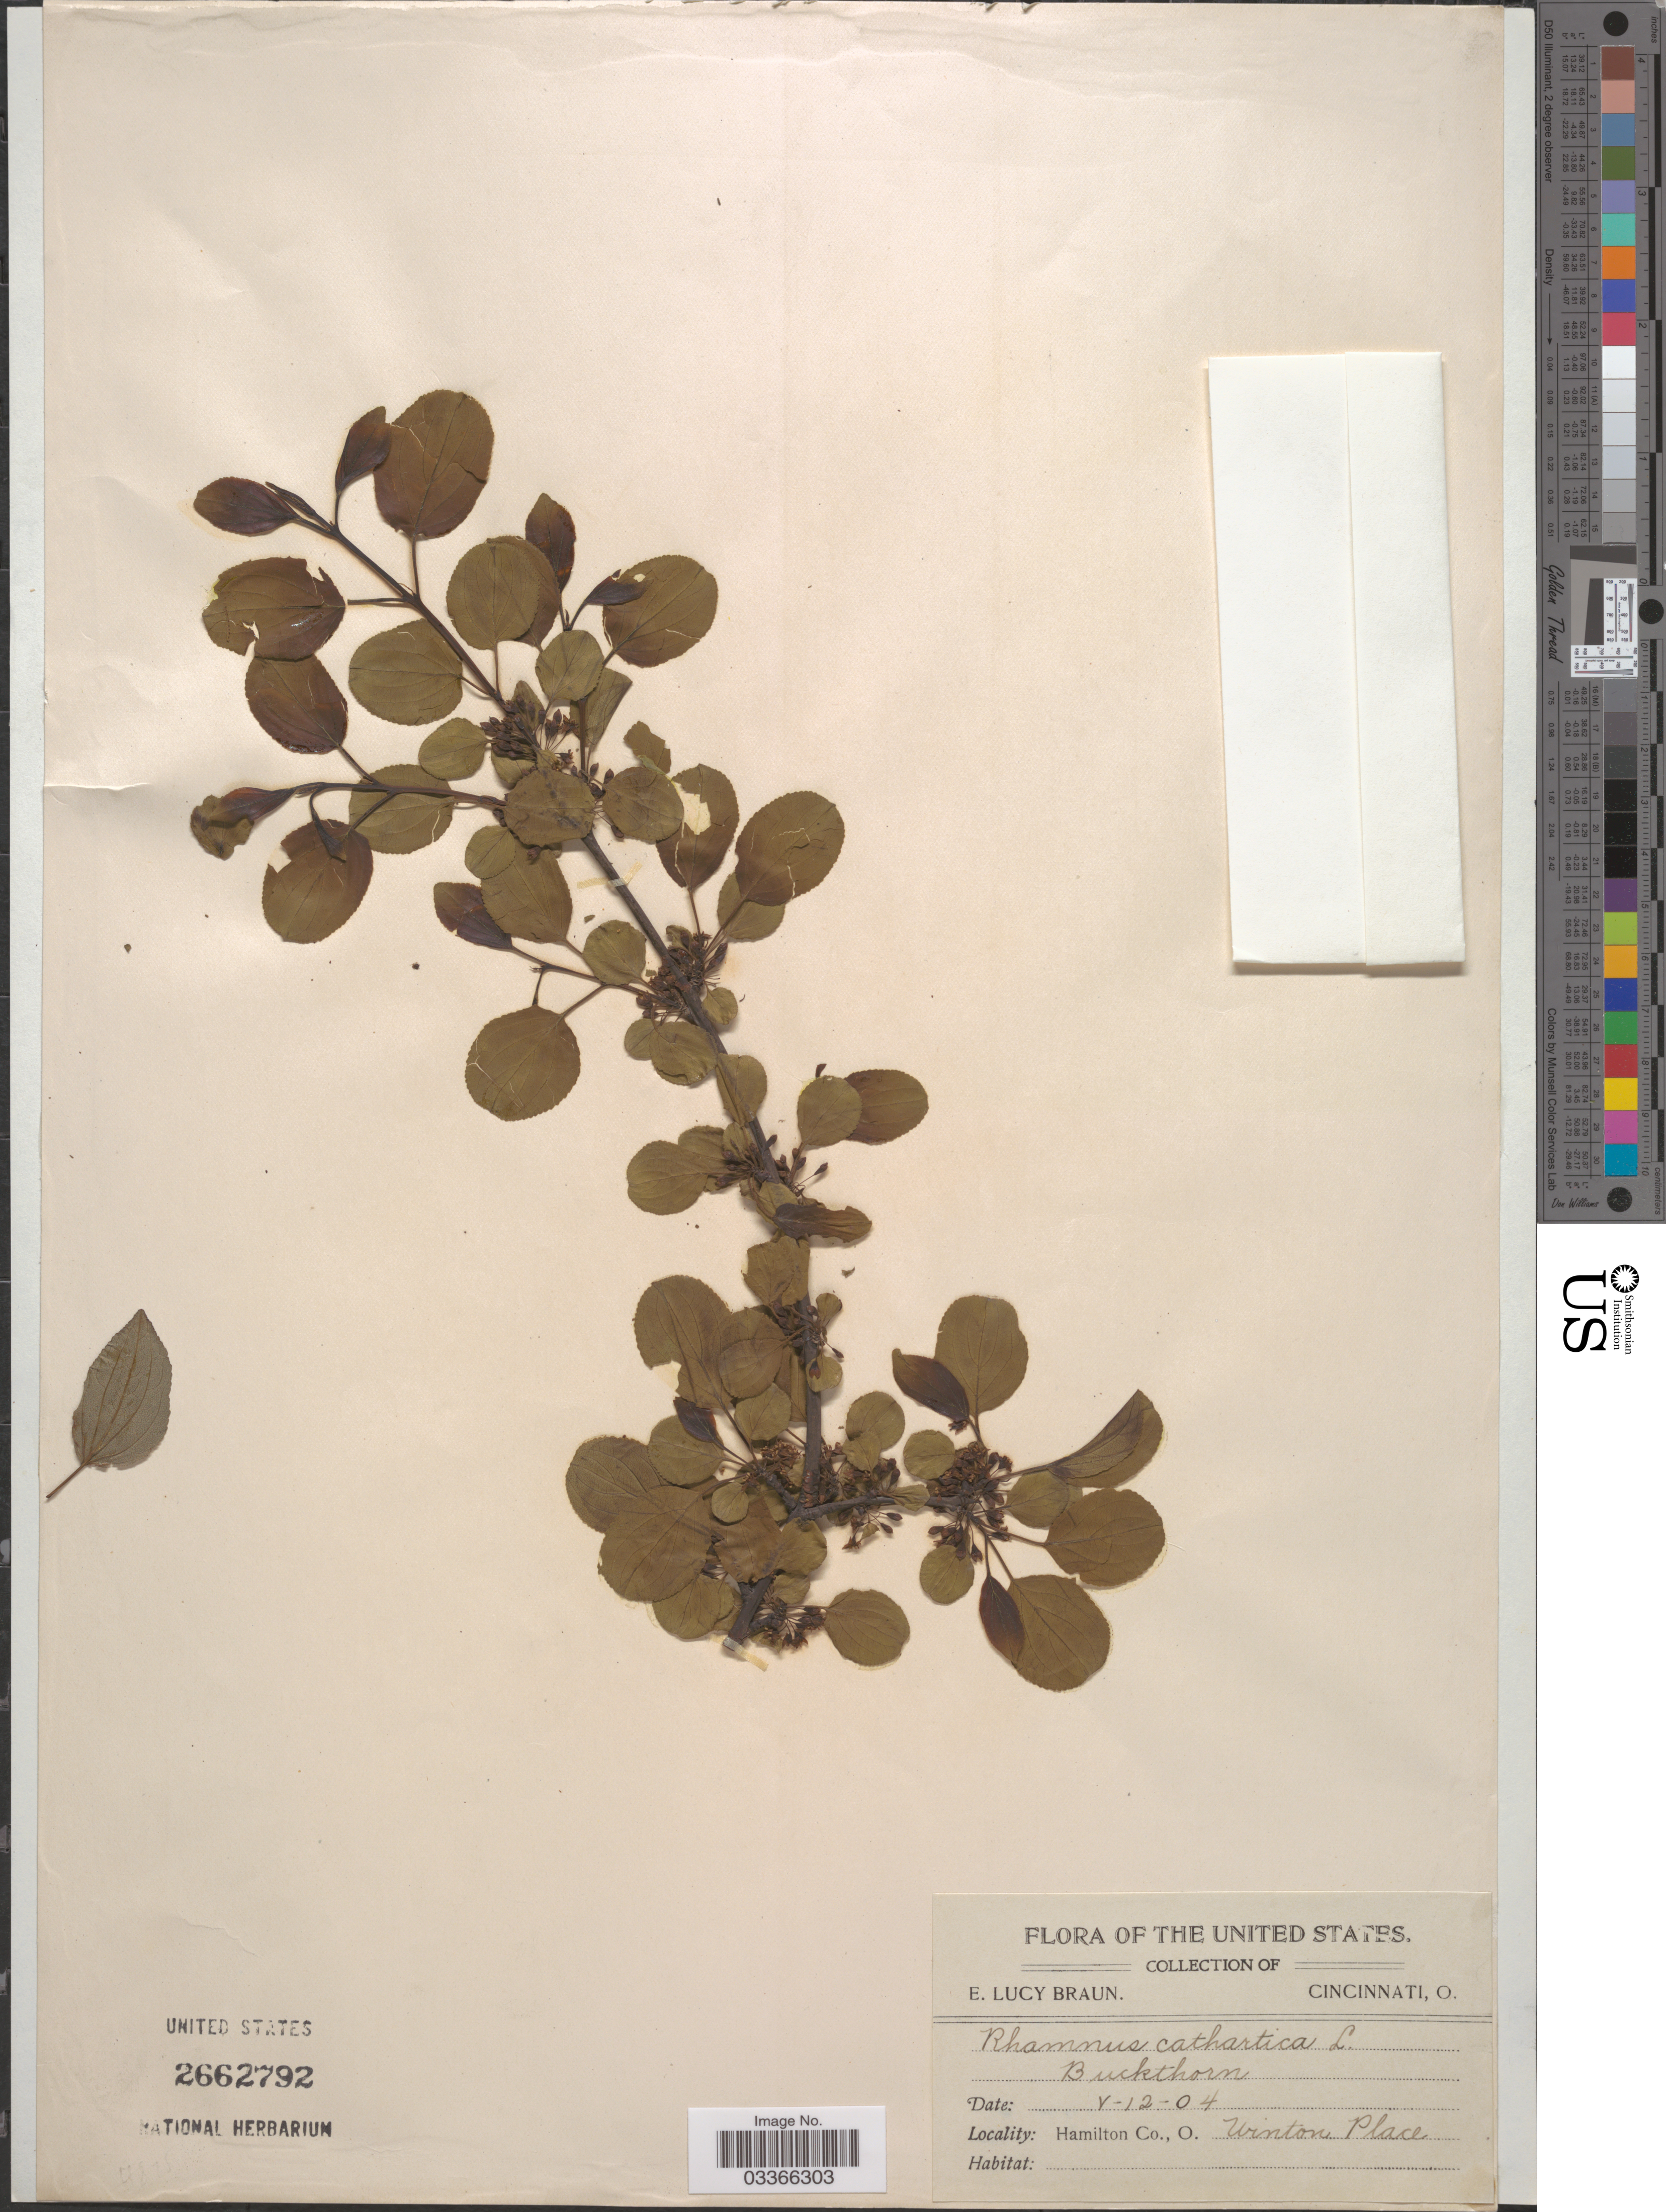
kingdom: Plantae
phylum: Tracheophyta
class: Magnoliopsida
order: Rosales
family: Rhamnaceae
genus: Rhamnus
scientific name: Rhamnus cathartica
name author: L.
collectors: E. L. Braun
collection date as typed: Transcribed d/m/y: 12/5/4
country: United States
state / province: Ohio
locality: Hamilton Co., Winton Place.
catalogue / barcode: US 2662792